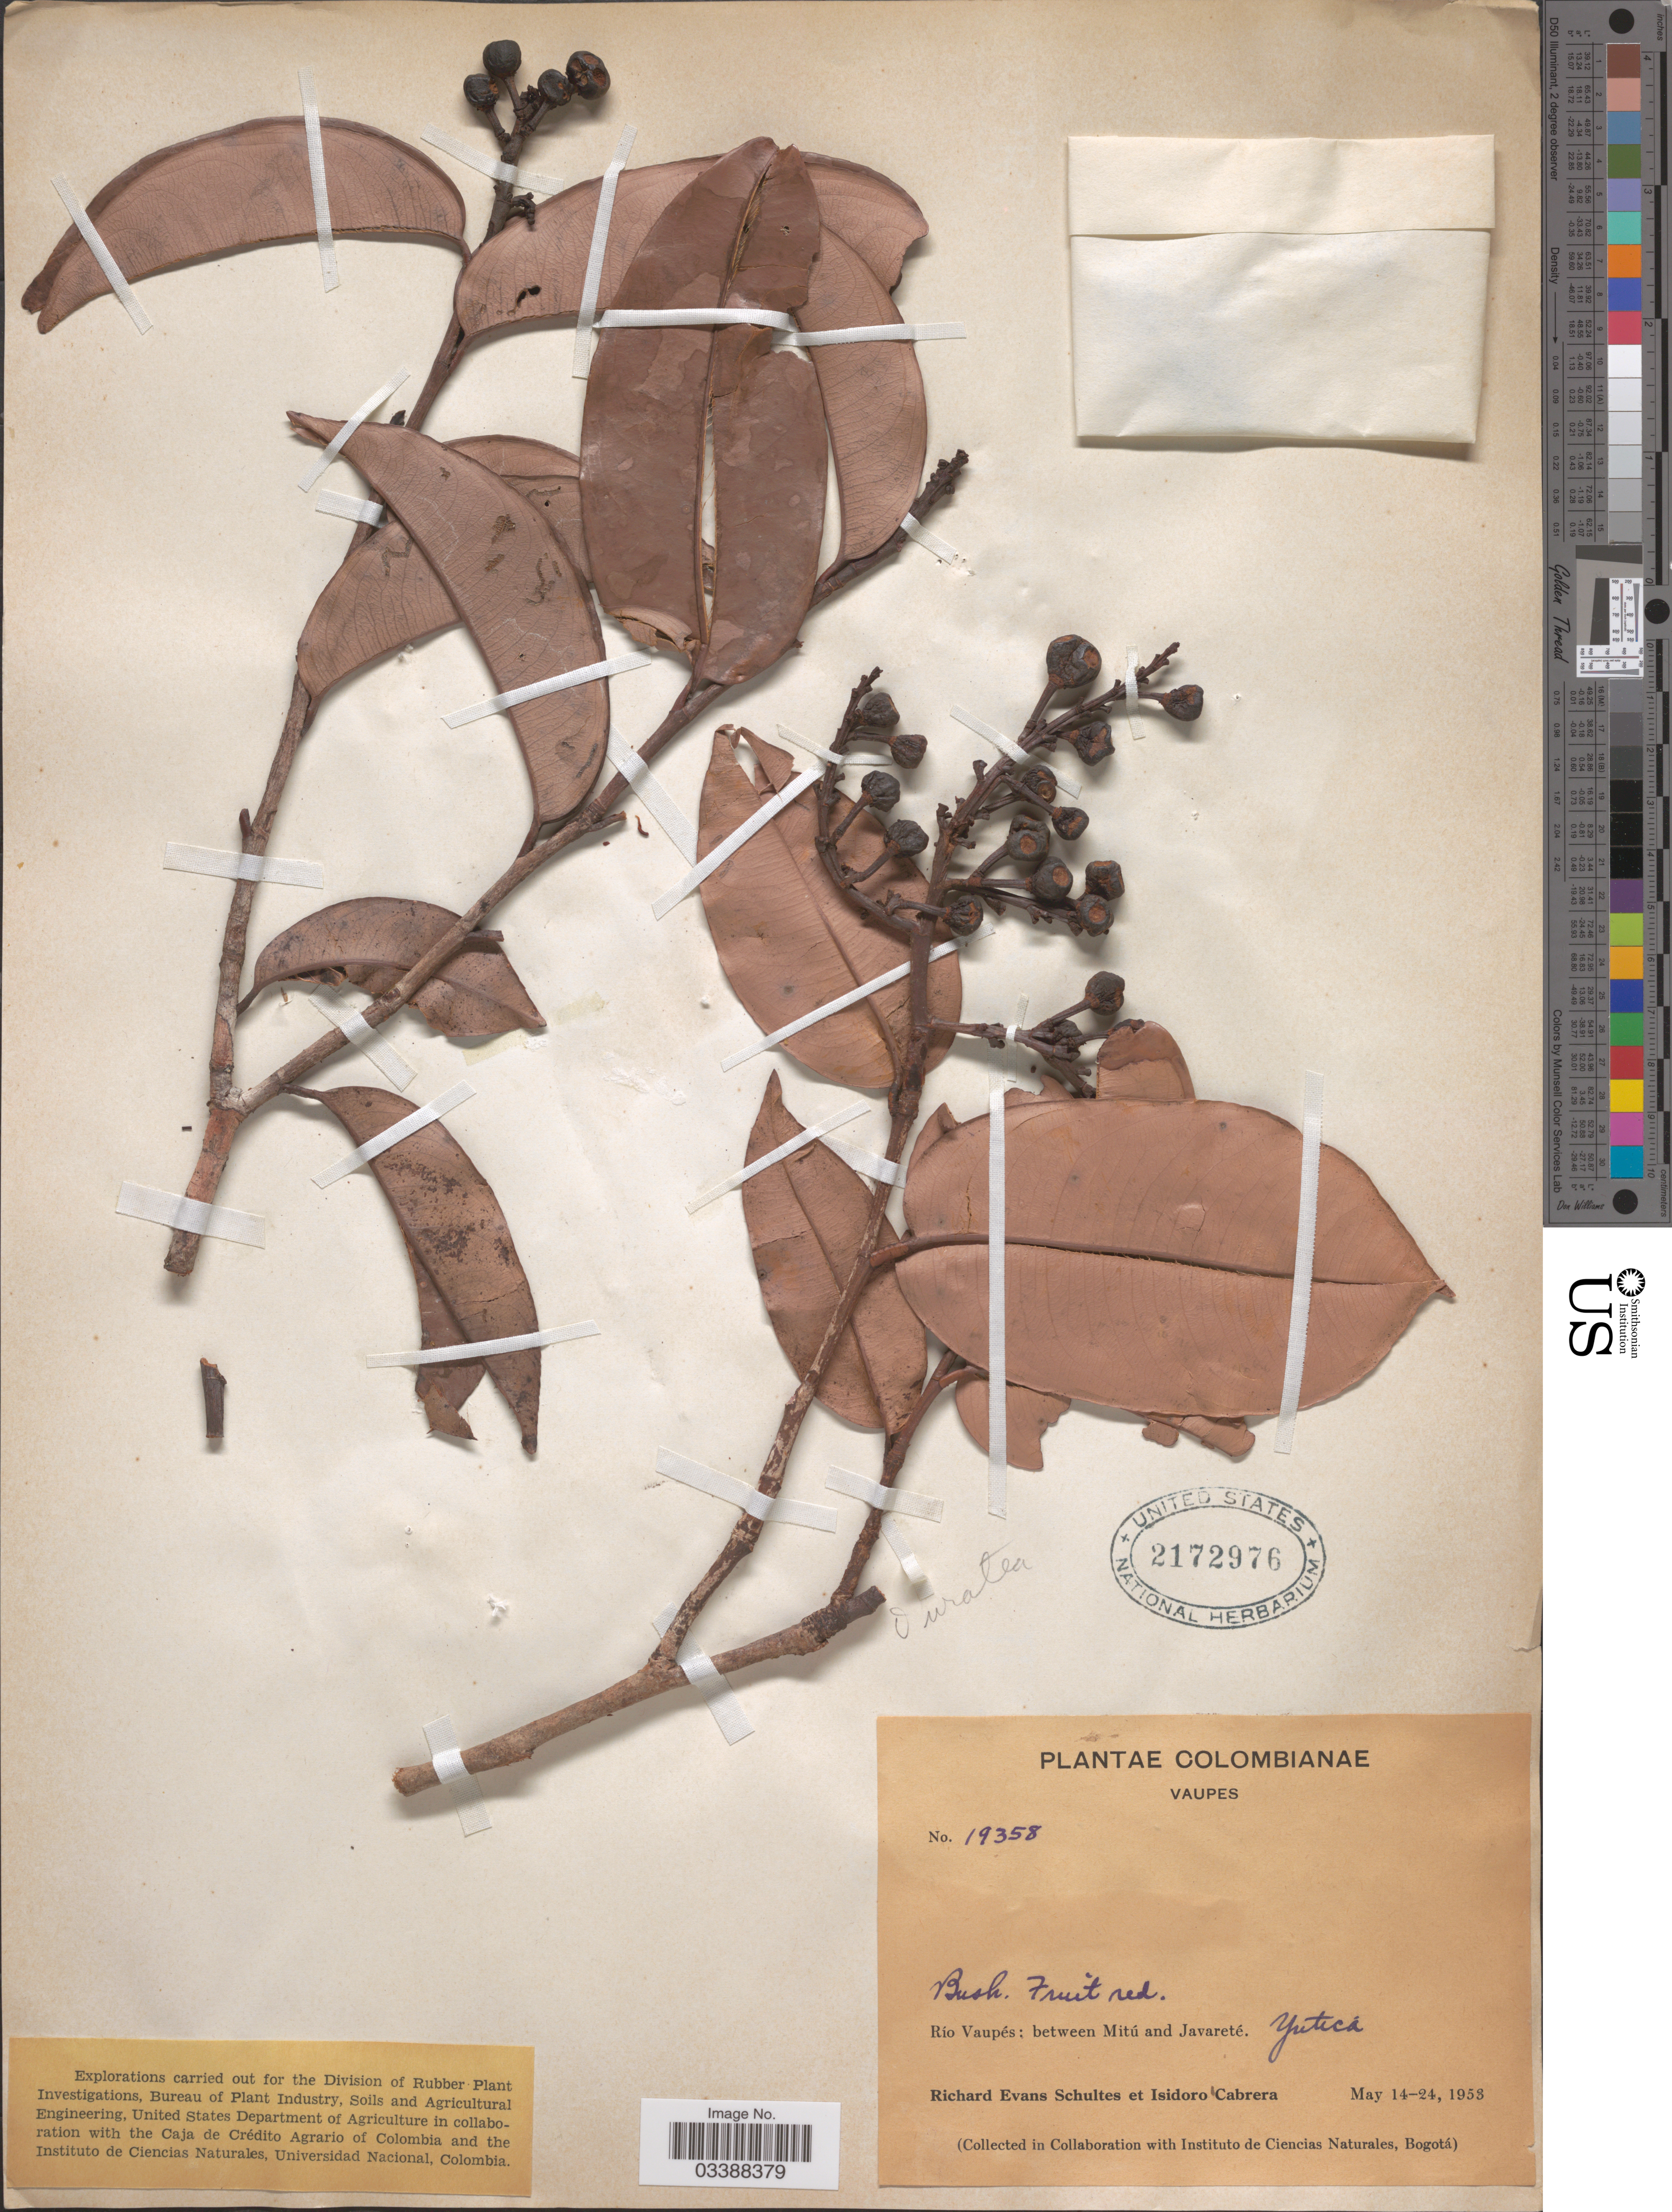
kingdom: Plantae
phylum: Tracheophyta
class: Magnoliopsida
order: Malpighiales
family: Ochnaceae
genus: Ouratea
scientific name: Ouratea sp.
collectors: R. E. Schultes & I. Cabrera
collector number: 19358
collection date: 1953-05-14/1953-05-24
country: Colombia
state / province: Vaupés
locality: Río Vaupés; between Mitú and Javareté. Yuticá.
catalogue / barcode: US 2172976